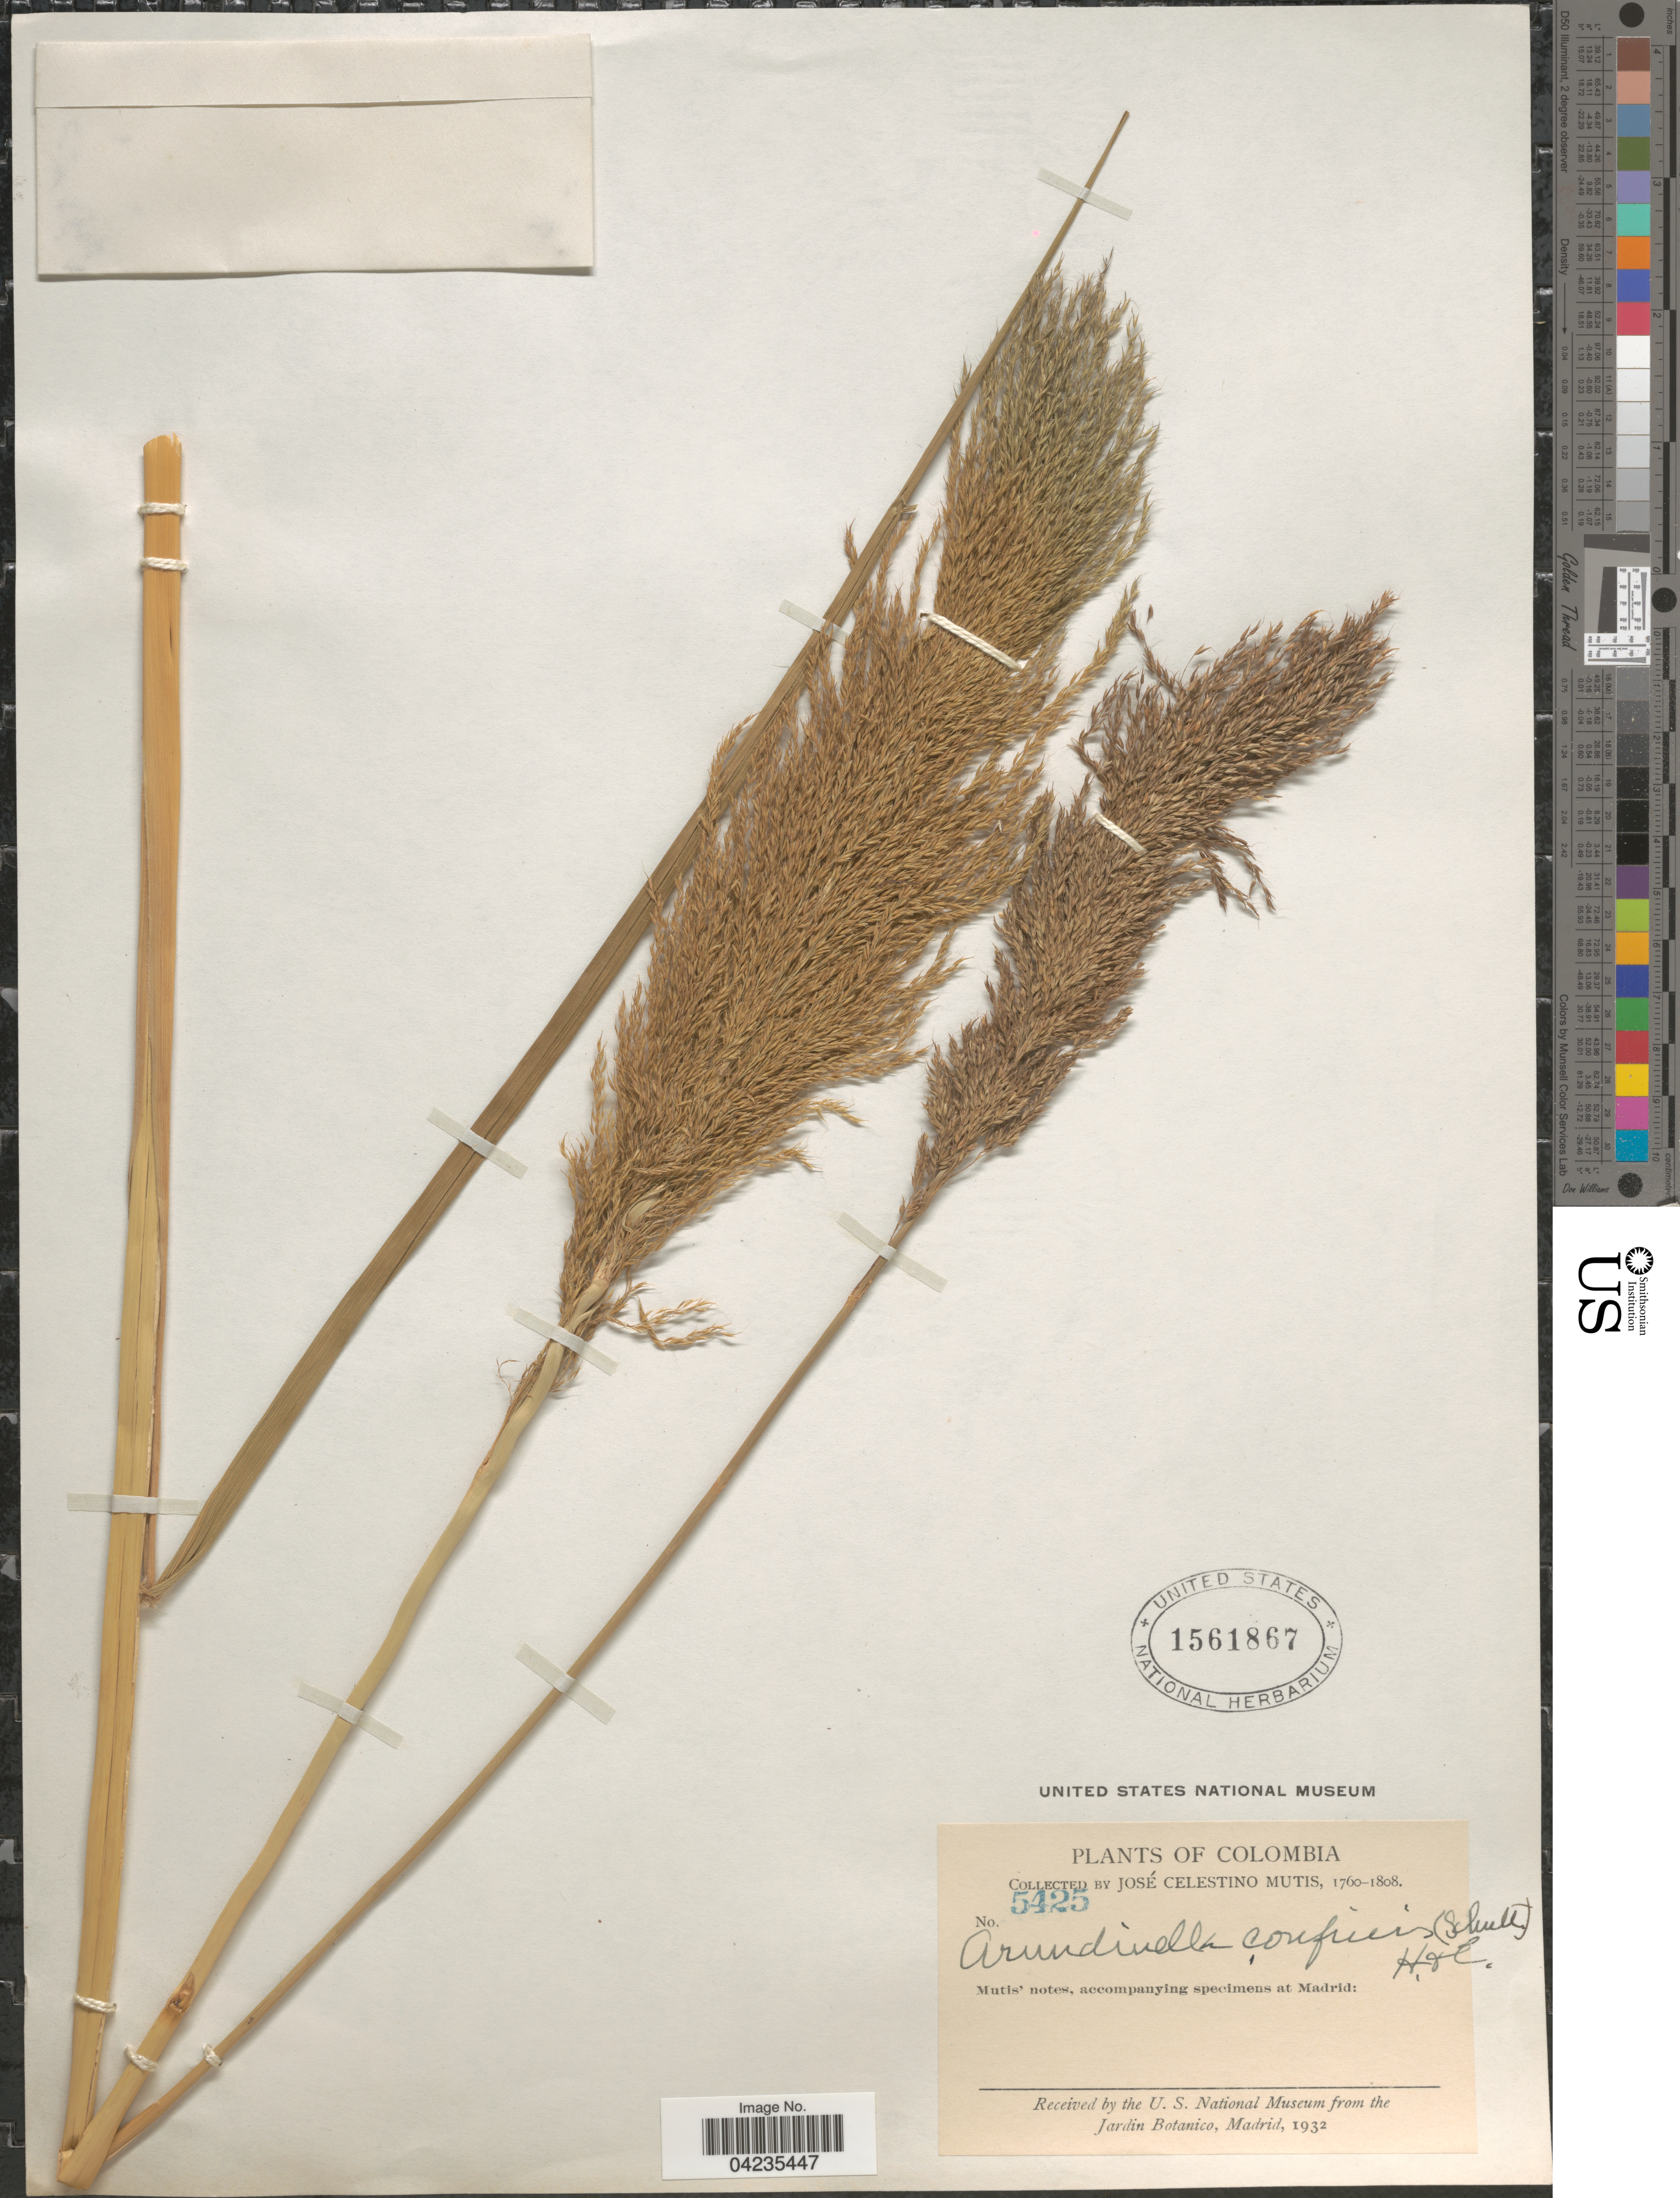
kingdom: Plantae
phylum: Tracheophyta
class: Liliopsida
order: Poales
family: Poaceae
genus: Arundinella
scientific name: Arundinella hispida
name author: (Humb. & Bonpl. ex Willd.) Kuntze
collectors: J. C. B. Mutis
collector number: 5425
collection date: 1760/1808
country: Colombia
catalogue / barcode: US 1561867